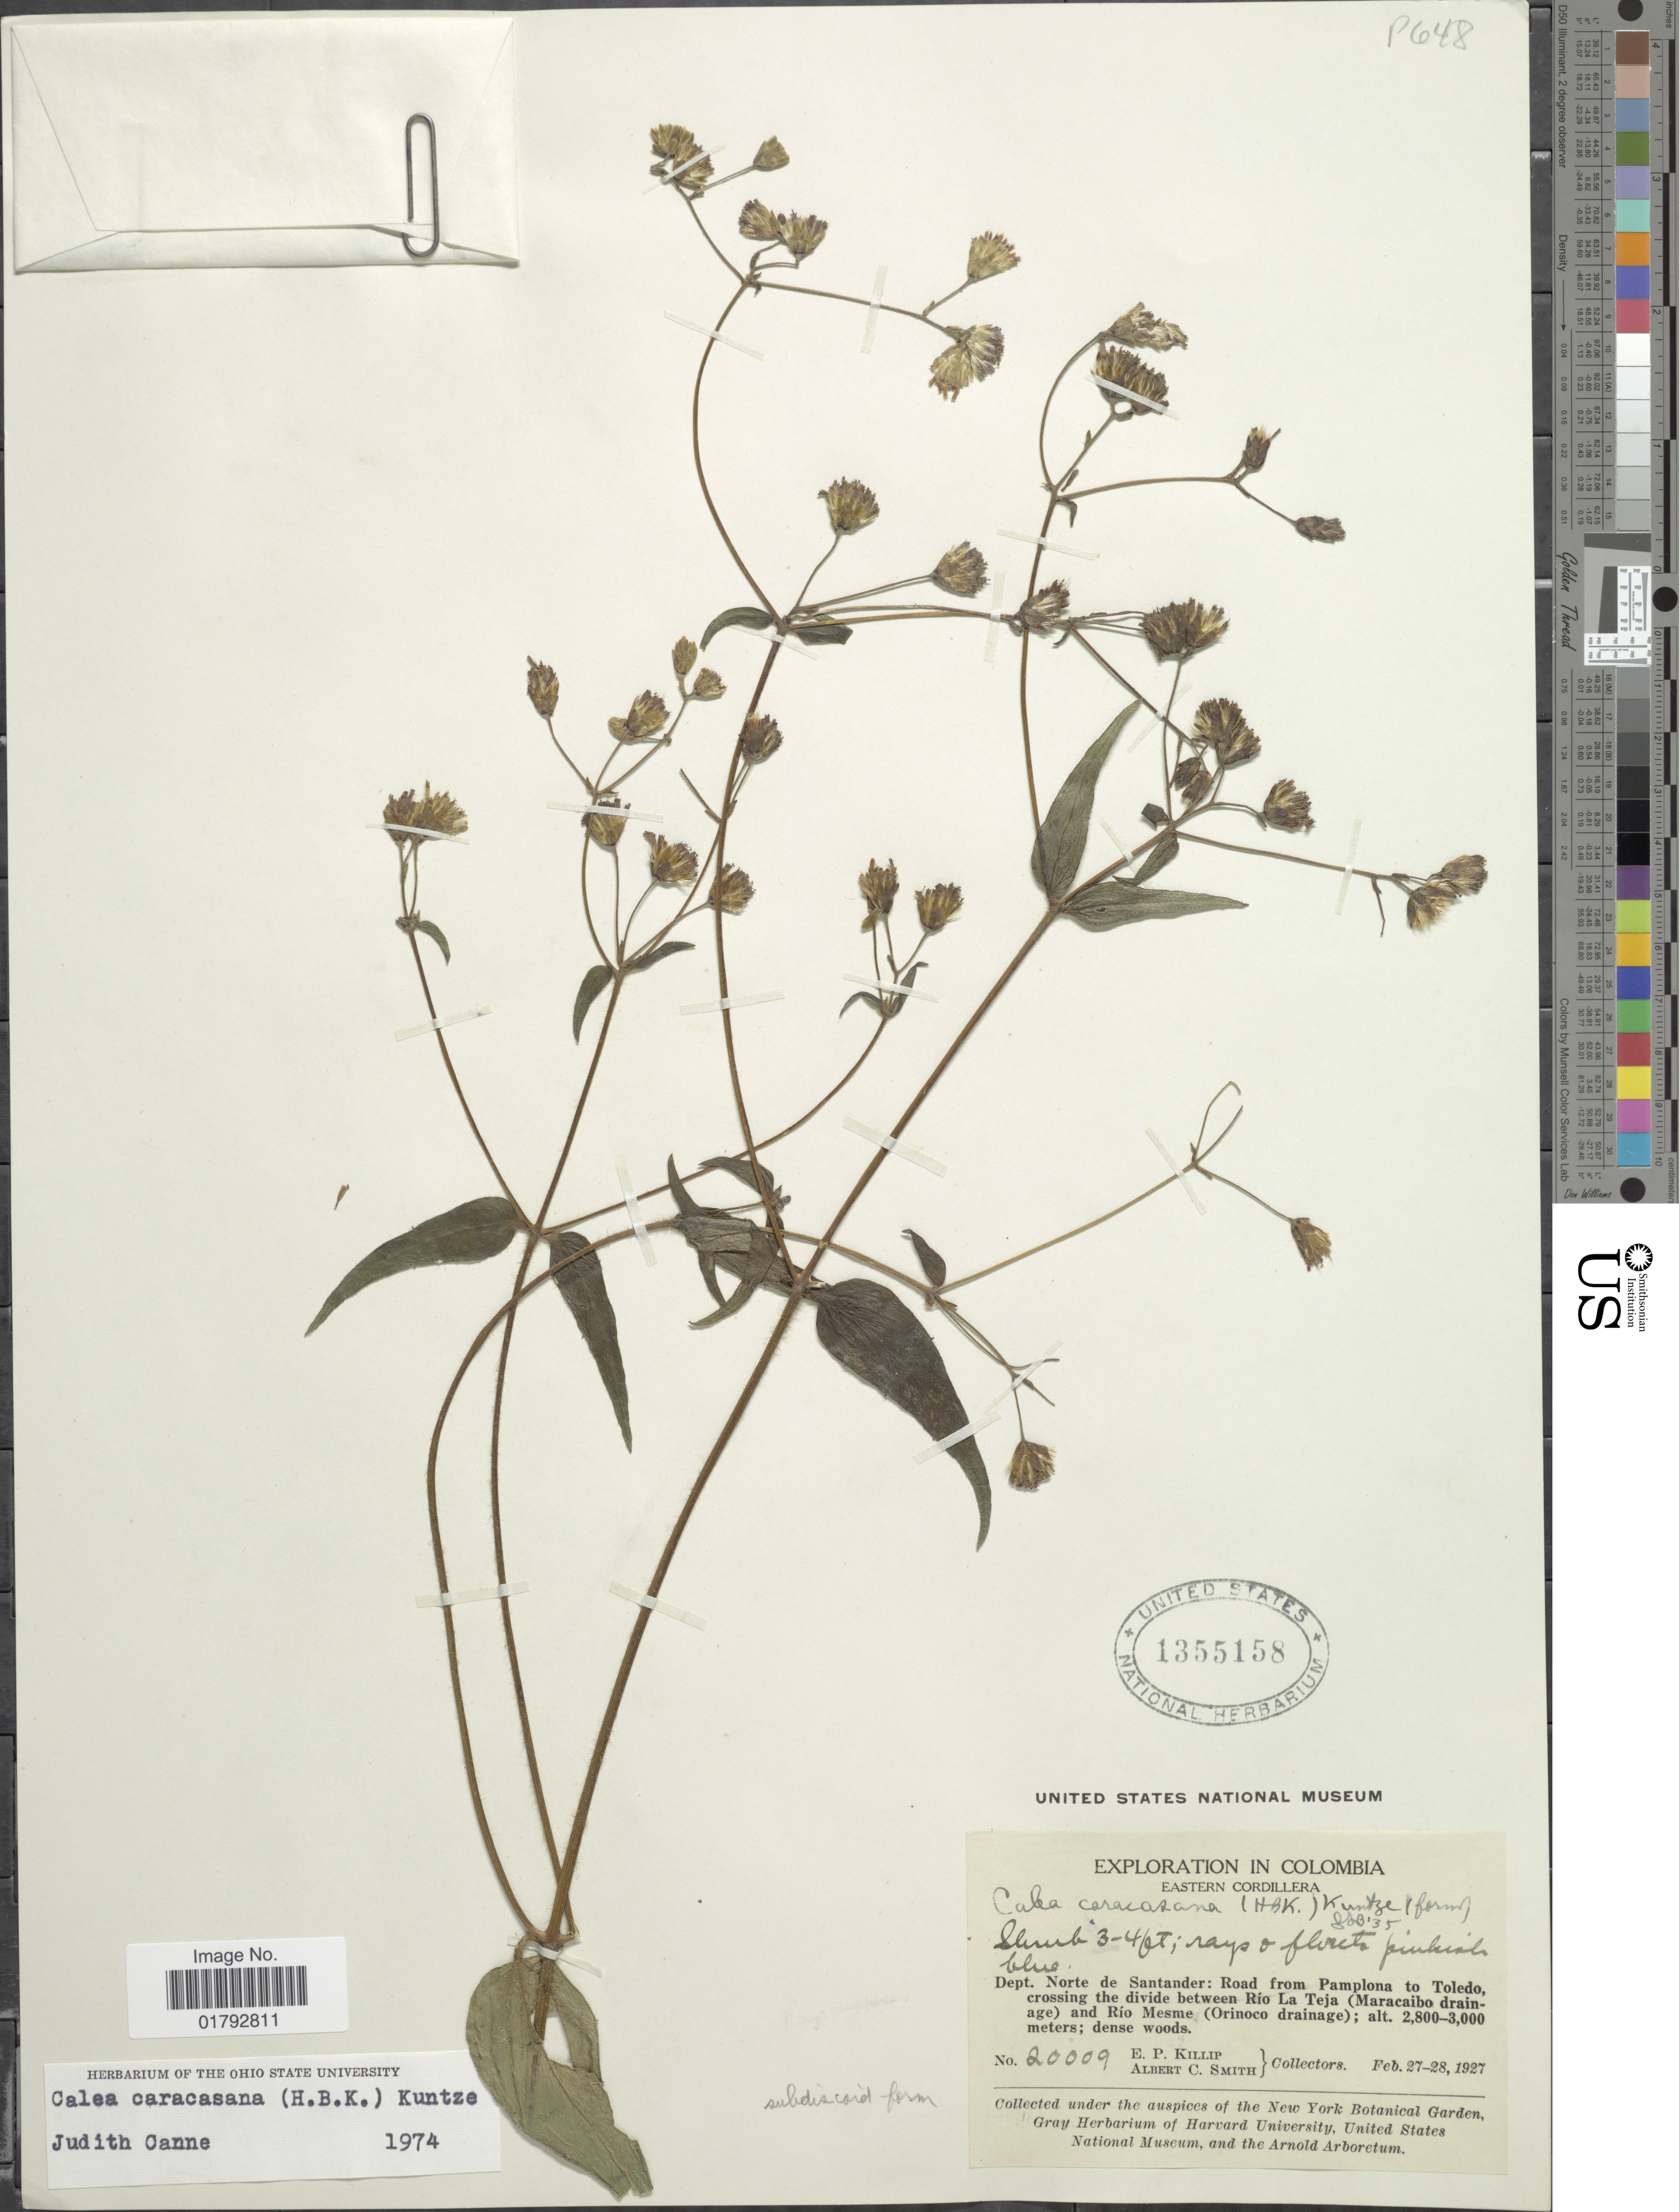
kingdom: Plantae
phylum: Tracheophyta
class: Magnoliopsida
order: Asterales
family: Asteraceae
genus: Alloispermum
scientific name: Alloispermum caracasanum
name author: (Kunth) H. Rob.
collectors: E. P. Killip & A. C. Smith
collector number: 20009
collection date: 1927-02-27/1927-02-28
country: Colombia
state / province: Norte de Santander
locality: Dept. Norte de Santander: Road from Pamplona to Toledo, crossing the divide between Rio La Teja (Maracaibo drainage) and Rio Mesme (Orinoco drainage).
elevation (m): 2800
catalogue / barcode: US 1355158